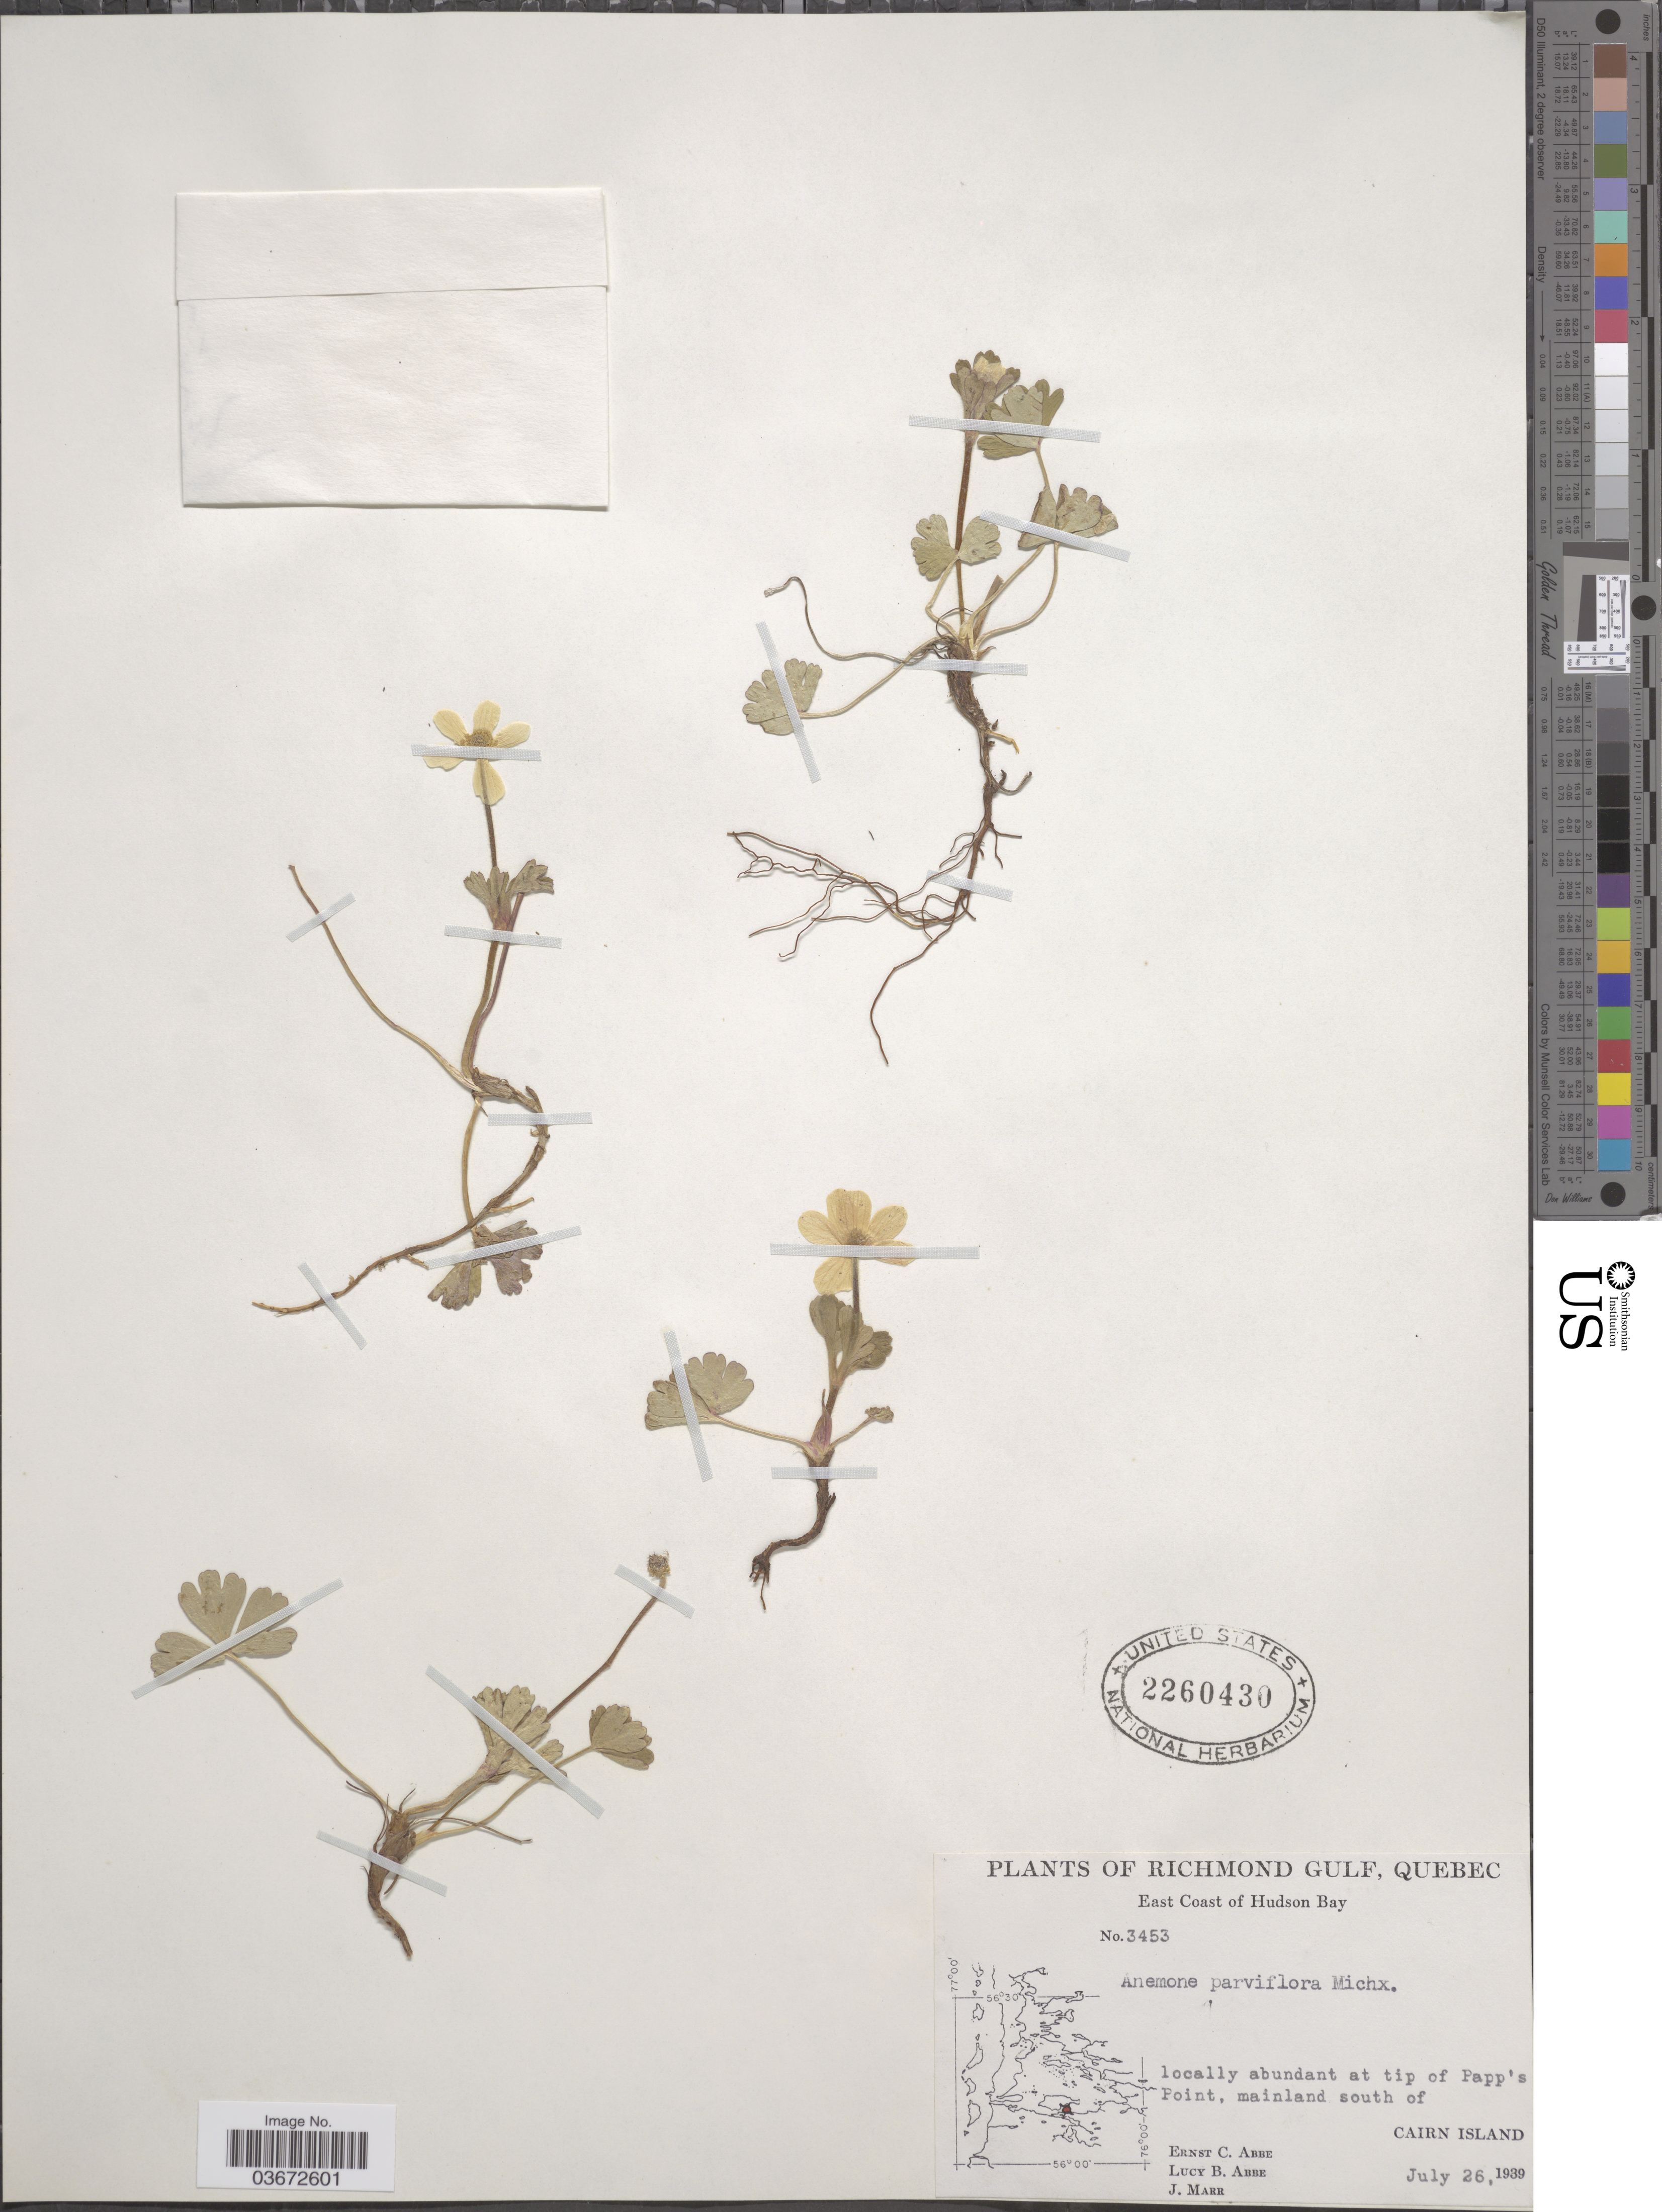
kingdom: Plantae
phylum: Tracheophyta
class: Magnoliopsida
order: Ranunculales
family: Ranunculaceae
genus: Anemone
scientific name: Anemone parviflora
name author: Michx.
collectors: E. C. Abbe, L. B. Abbe & J. Marr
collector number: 3453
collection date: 1939-07-26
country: Canada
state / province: Quebec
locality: Richmond Gulf. East Coast of Hudson Bay. At tip of Papp's Point, mainland south of Cairn Island.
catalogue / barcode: US 2260430